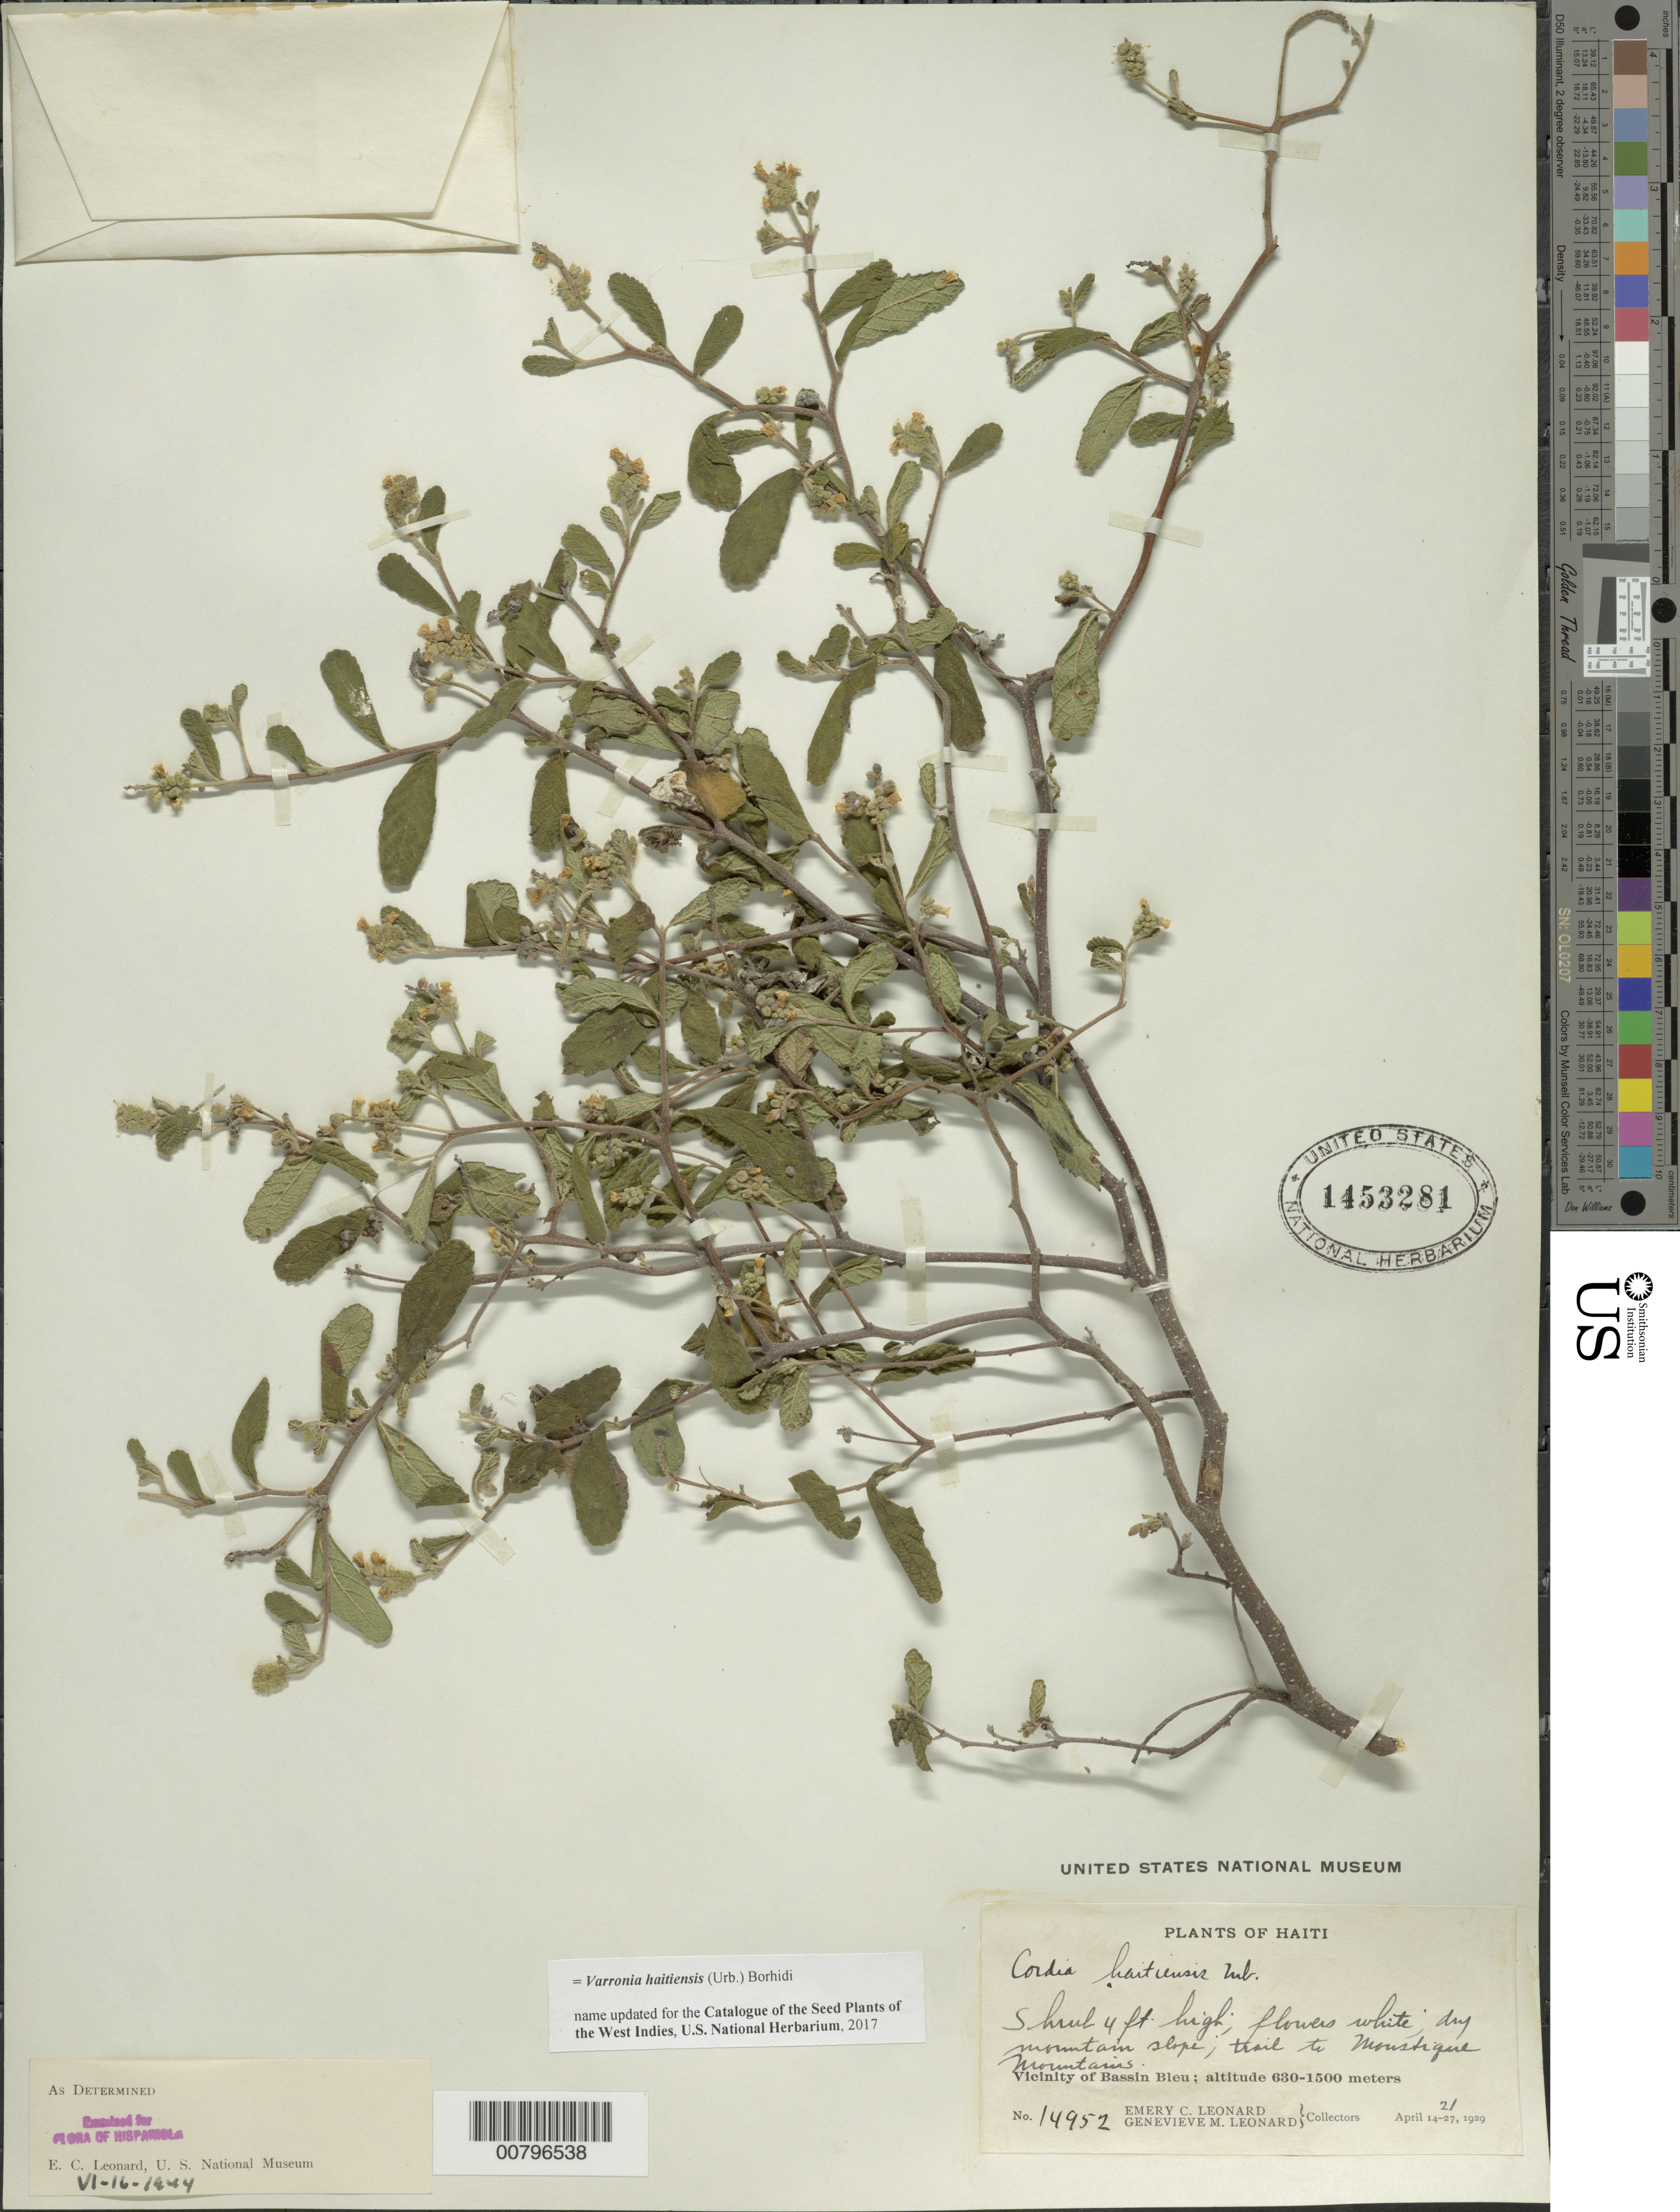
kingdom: Plantae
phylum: Tracheophyta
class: Magnoliopsida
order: Boraginales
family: Cordiaceae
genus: Varronia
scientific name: Varronia haitiensis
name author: (Urb.) Borhidi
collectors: E. C. Leonard & G. M. Leonard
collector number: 14952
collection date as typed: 21 Apr 1929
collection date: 1929-04-21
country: Haiti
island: Hispaniola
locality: Vicinity of Bassin Bleu, trail to Moustique Mountains.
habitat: Dry mountain slope.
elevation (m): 630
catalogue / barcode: US 1453281